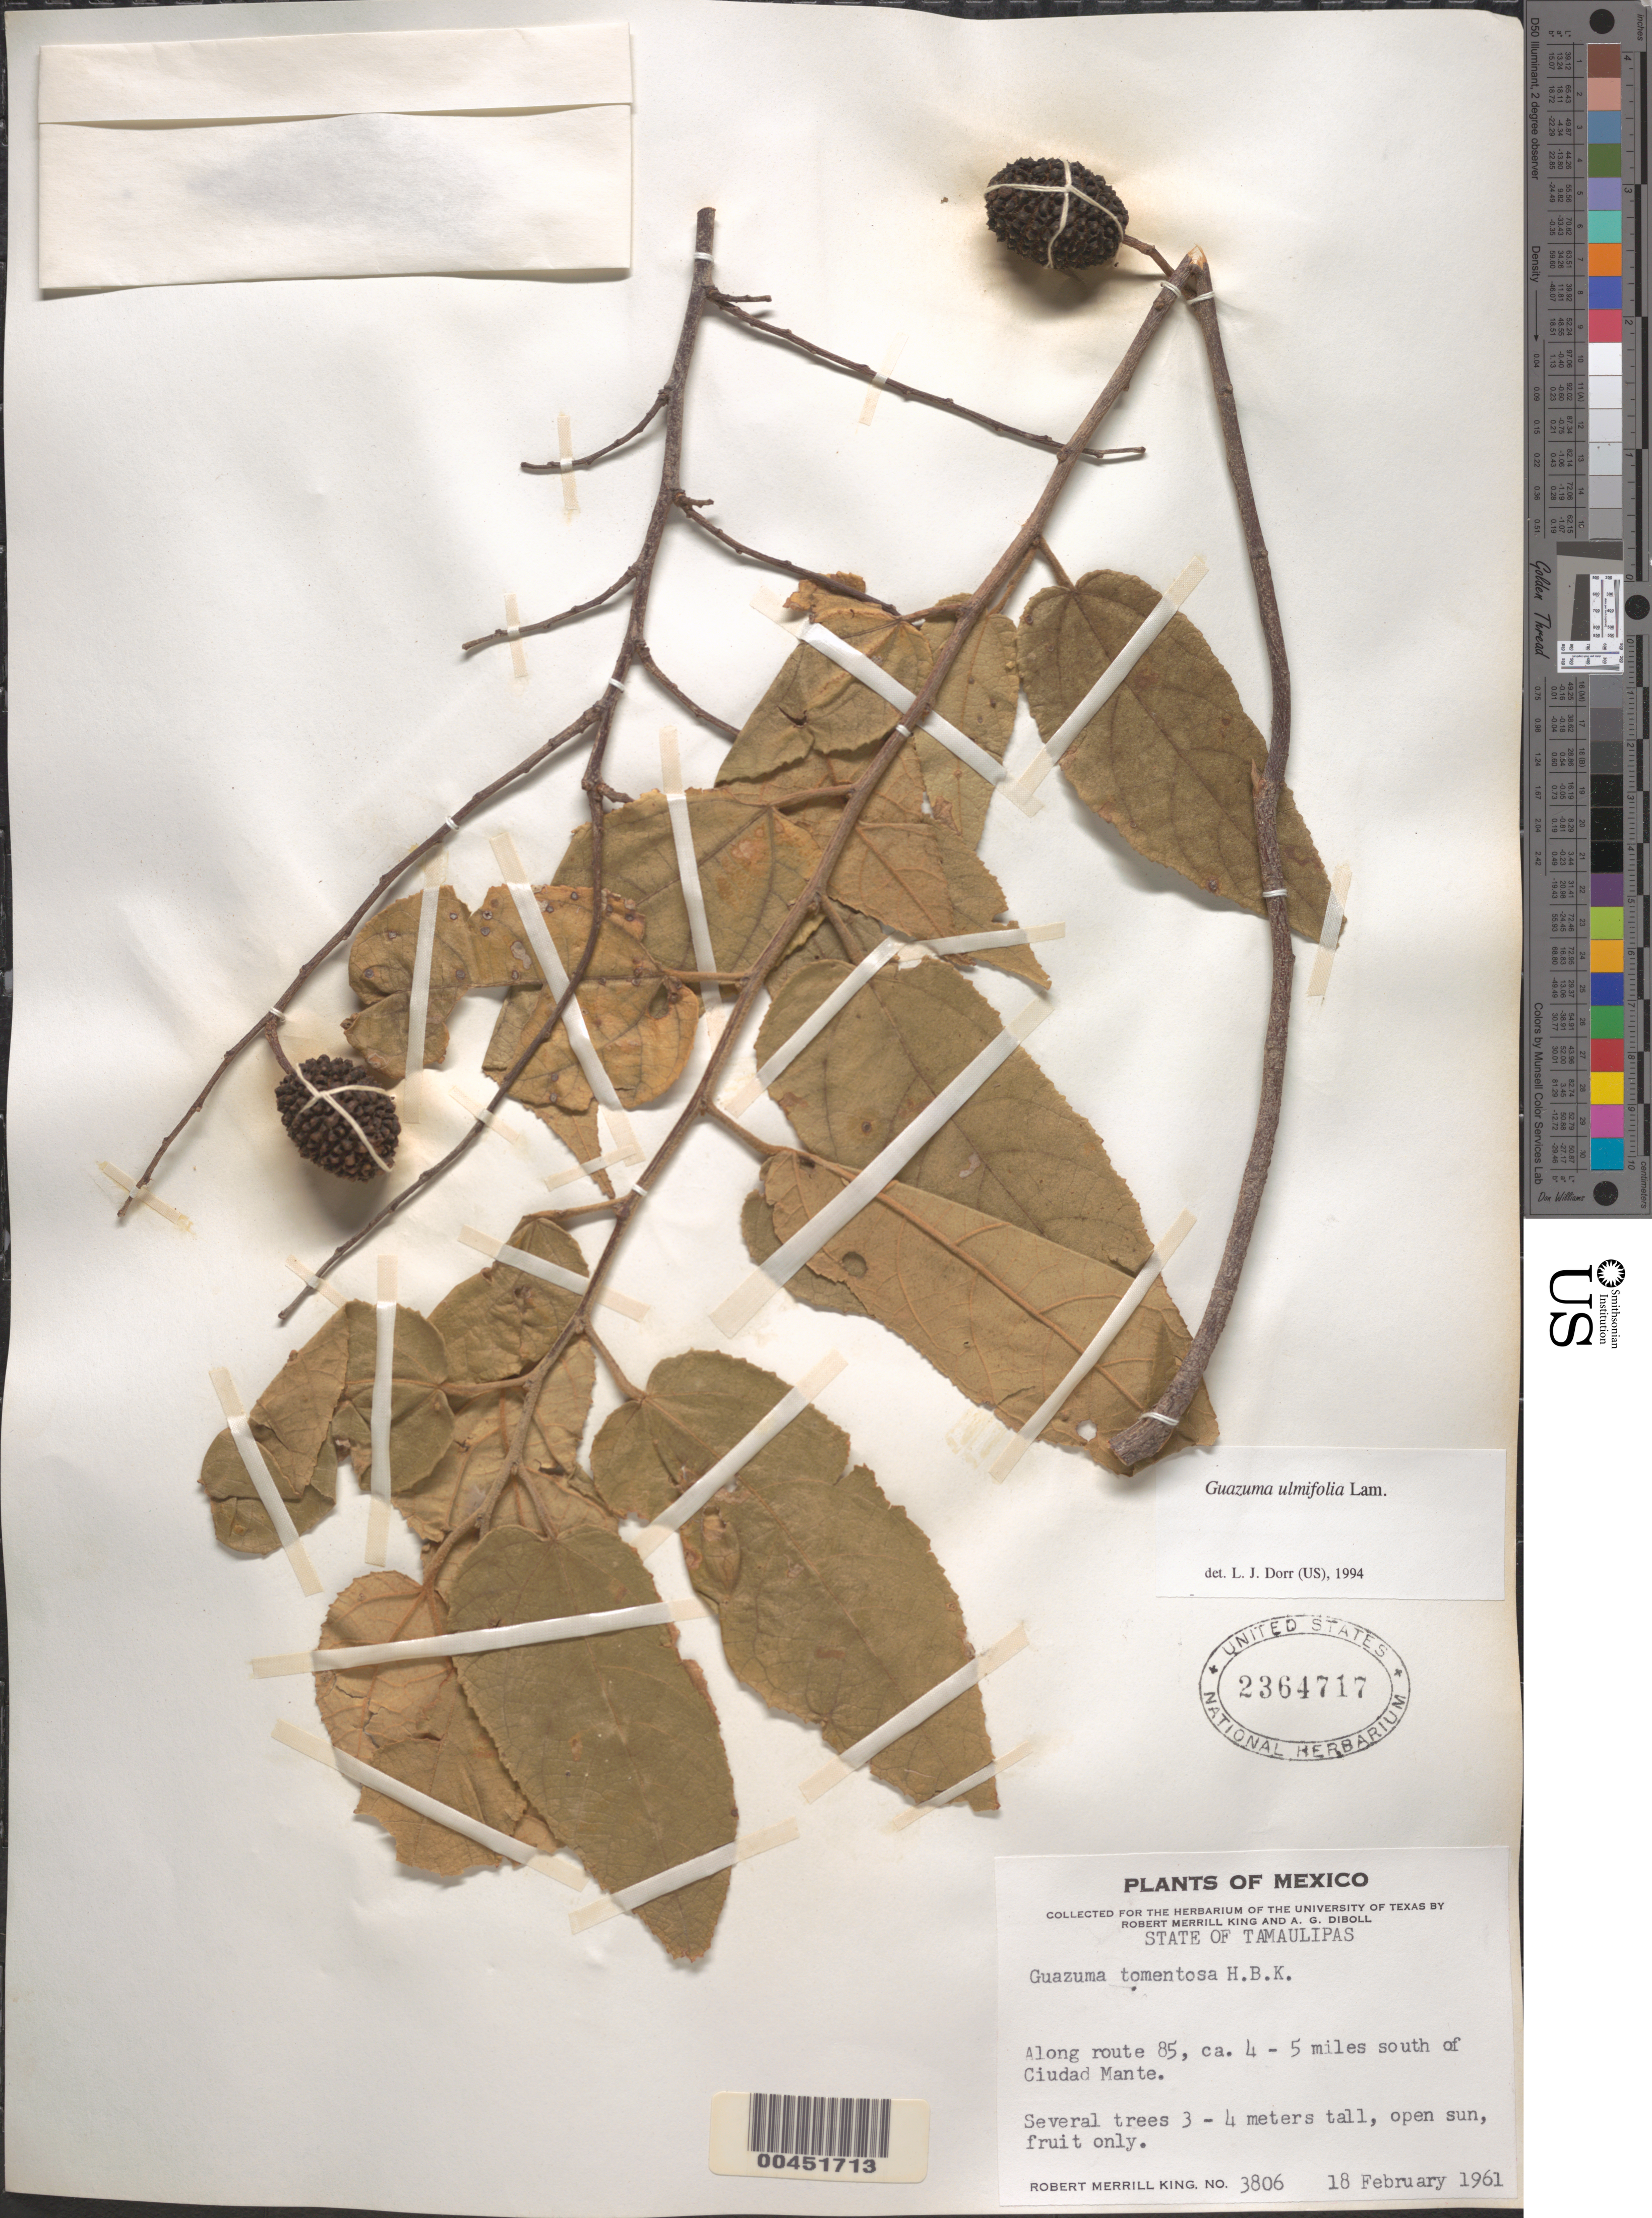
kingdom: Plantae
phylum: Tracheophyta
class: Magnoliopsida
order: Malvales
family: Malvaceae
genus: Guazuma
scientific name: Guazuma ulmifolia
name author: Lam.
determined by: Dorr, L. J., (BOT), Smithsonian Institution - National Museum of Natural History (UNITED STATES)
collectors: R. M. King & A. Diboll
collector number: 3806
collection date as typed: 18 Feb 1961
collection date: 1961-02-18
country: Mexico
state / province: Tamaulipas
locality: along rte. 85, ca 4 - 5 mi. S of Ciudad Mante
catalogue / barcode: US 2364717